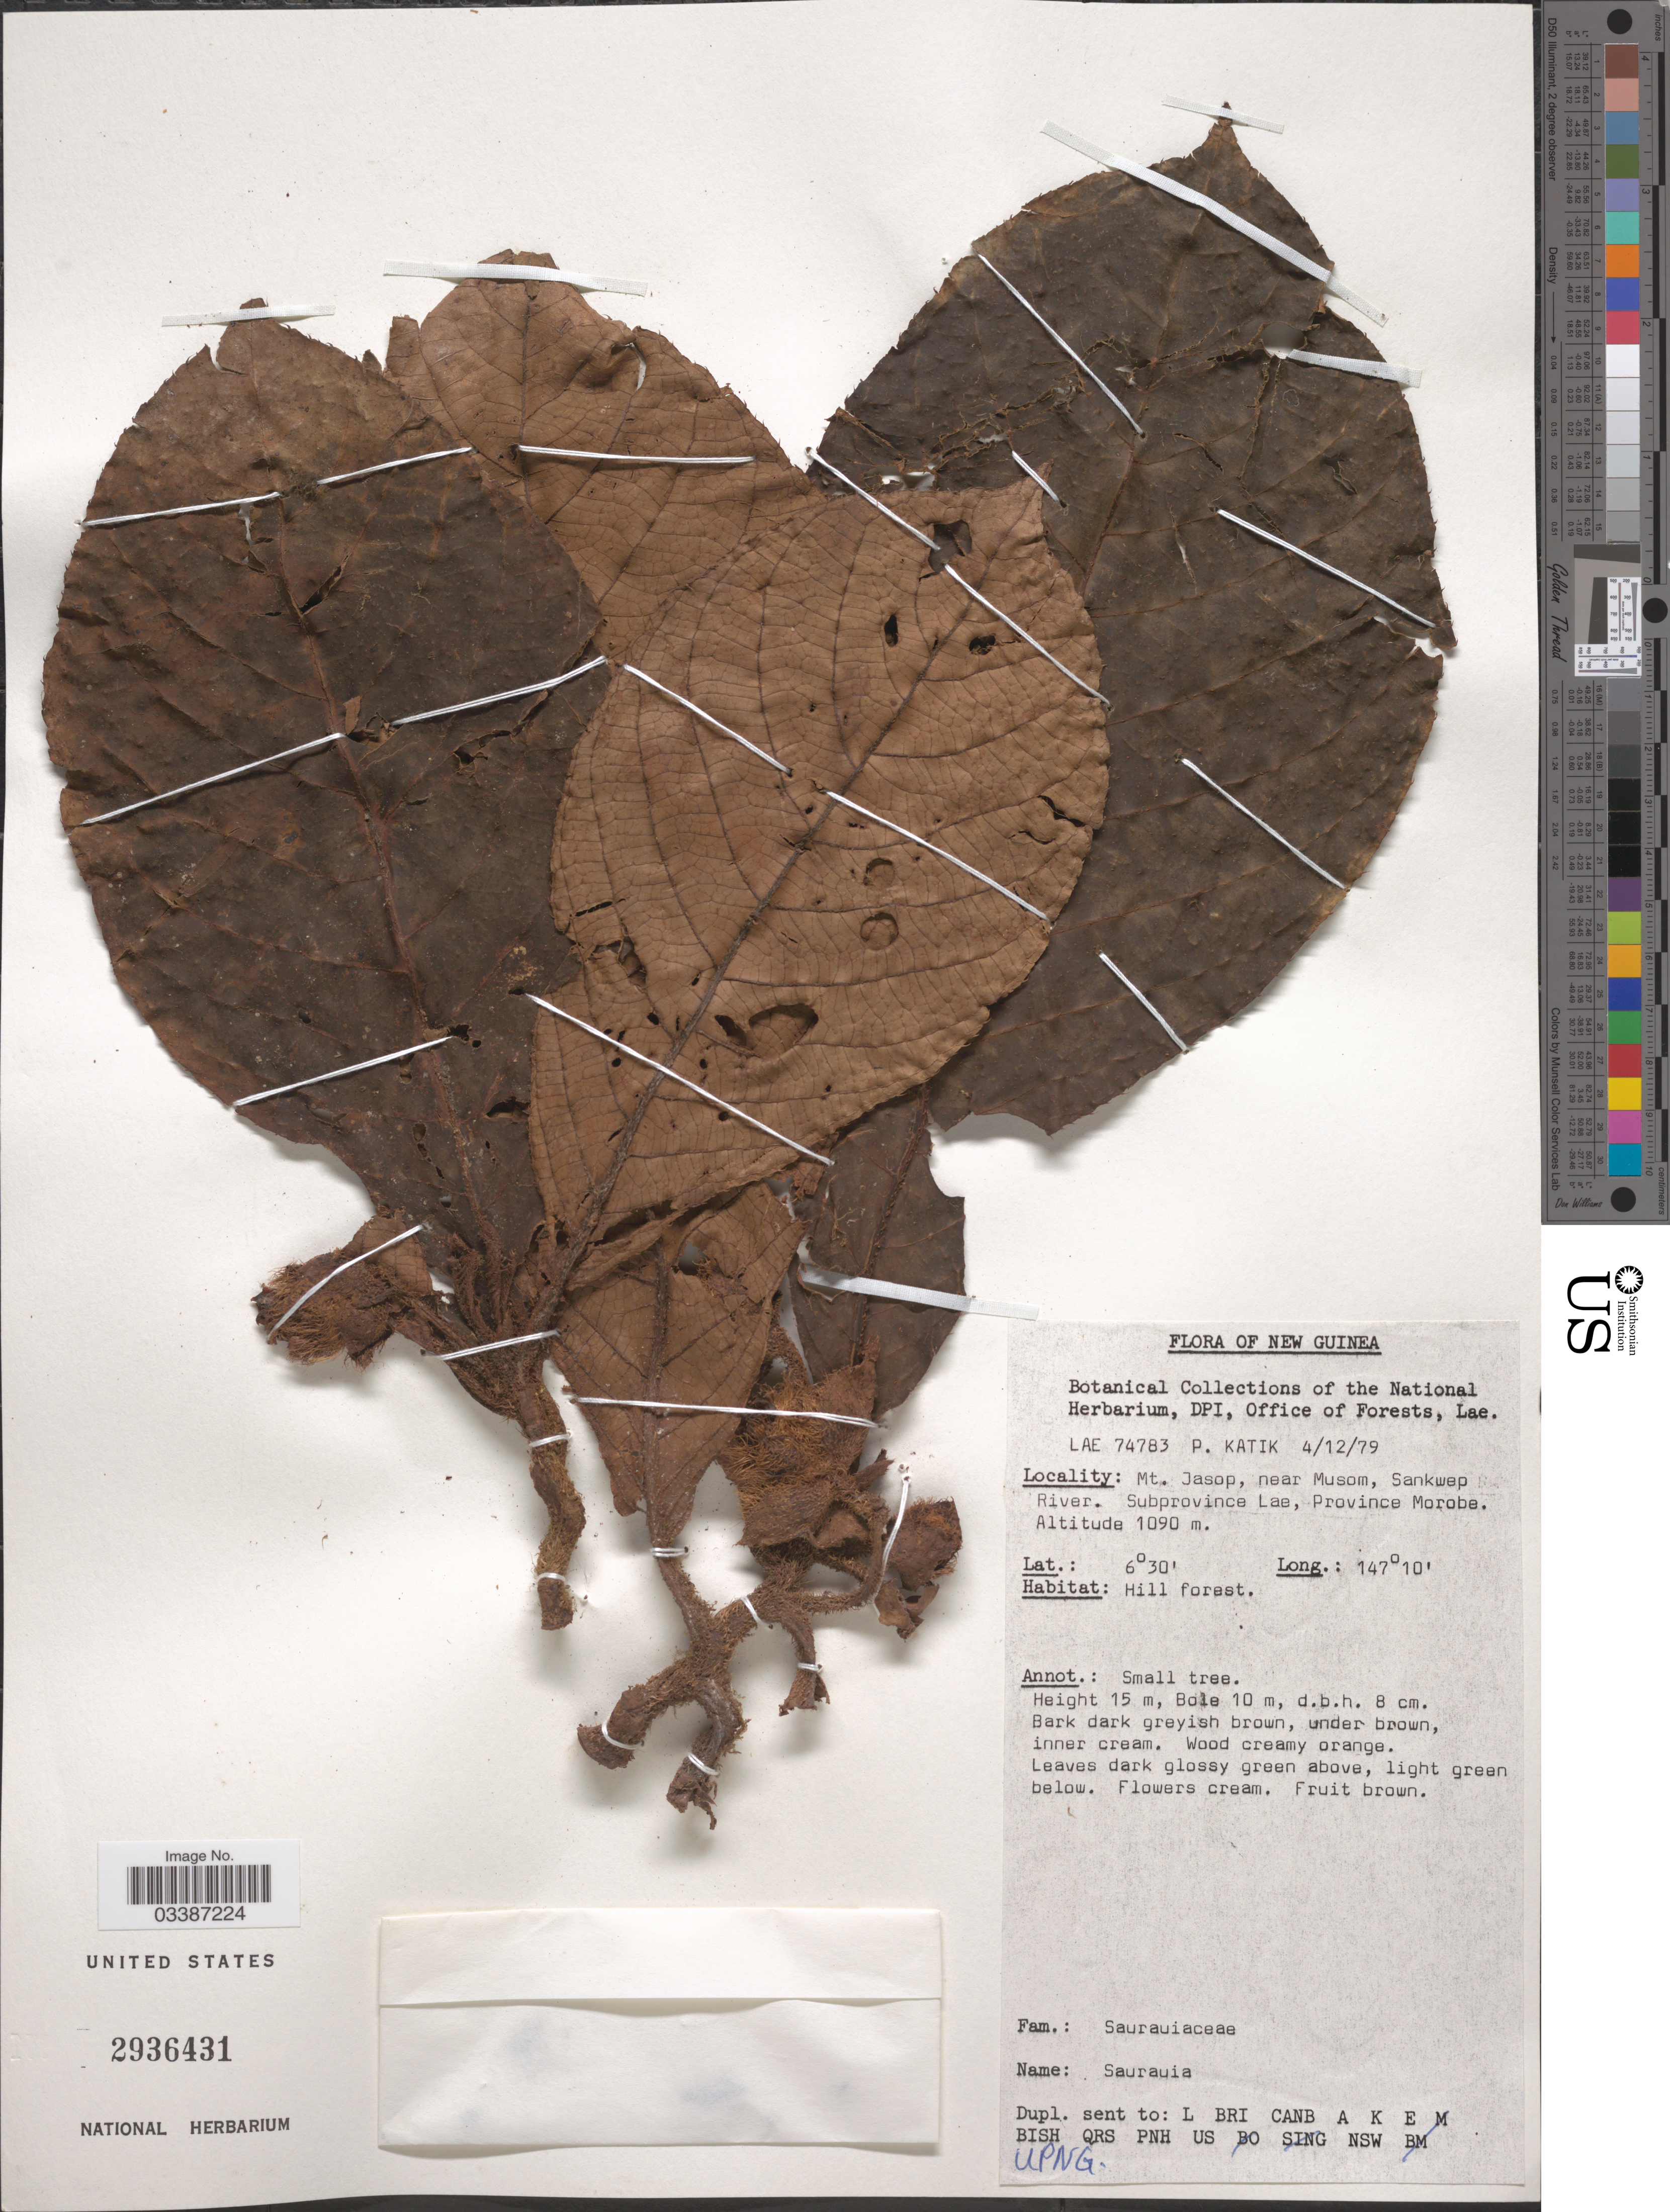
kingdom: Plantae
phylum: Tracheophyta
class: Magnoliopsida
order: Ericales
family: Actinidiaceae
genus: Saurauia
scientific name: Saurauia sp.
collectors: P. Katik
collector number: LAE 74783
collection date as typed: Transcribed d/m/y: 4/12/79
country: Papua New Guinea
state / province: Morobe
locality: New Guinea. Mt. Jasop, near Musom, Sankwep River, Subprovince Lae.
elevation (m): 1090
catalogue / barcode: US 2936431